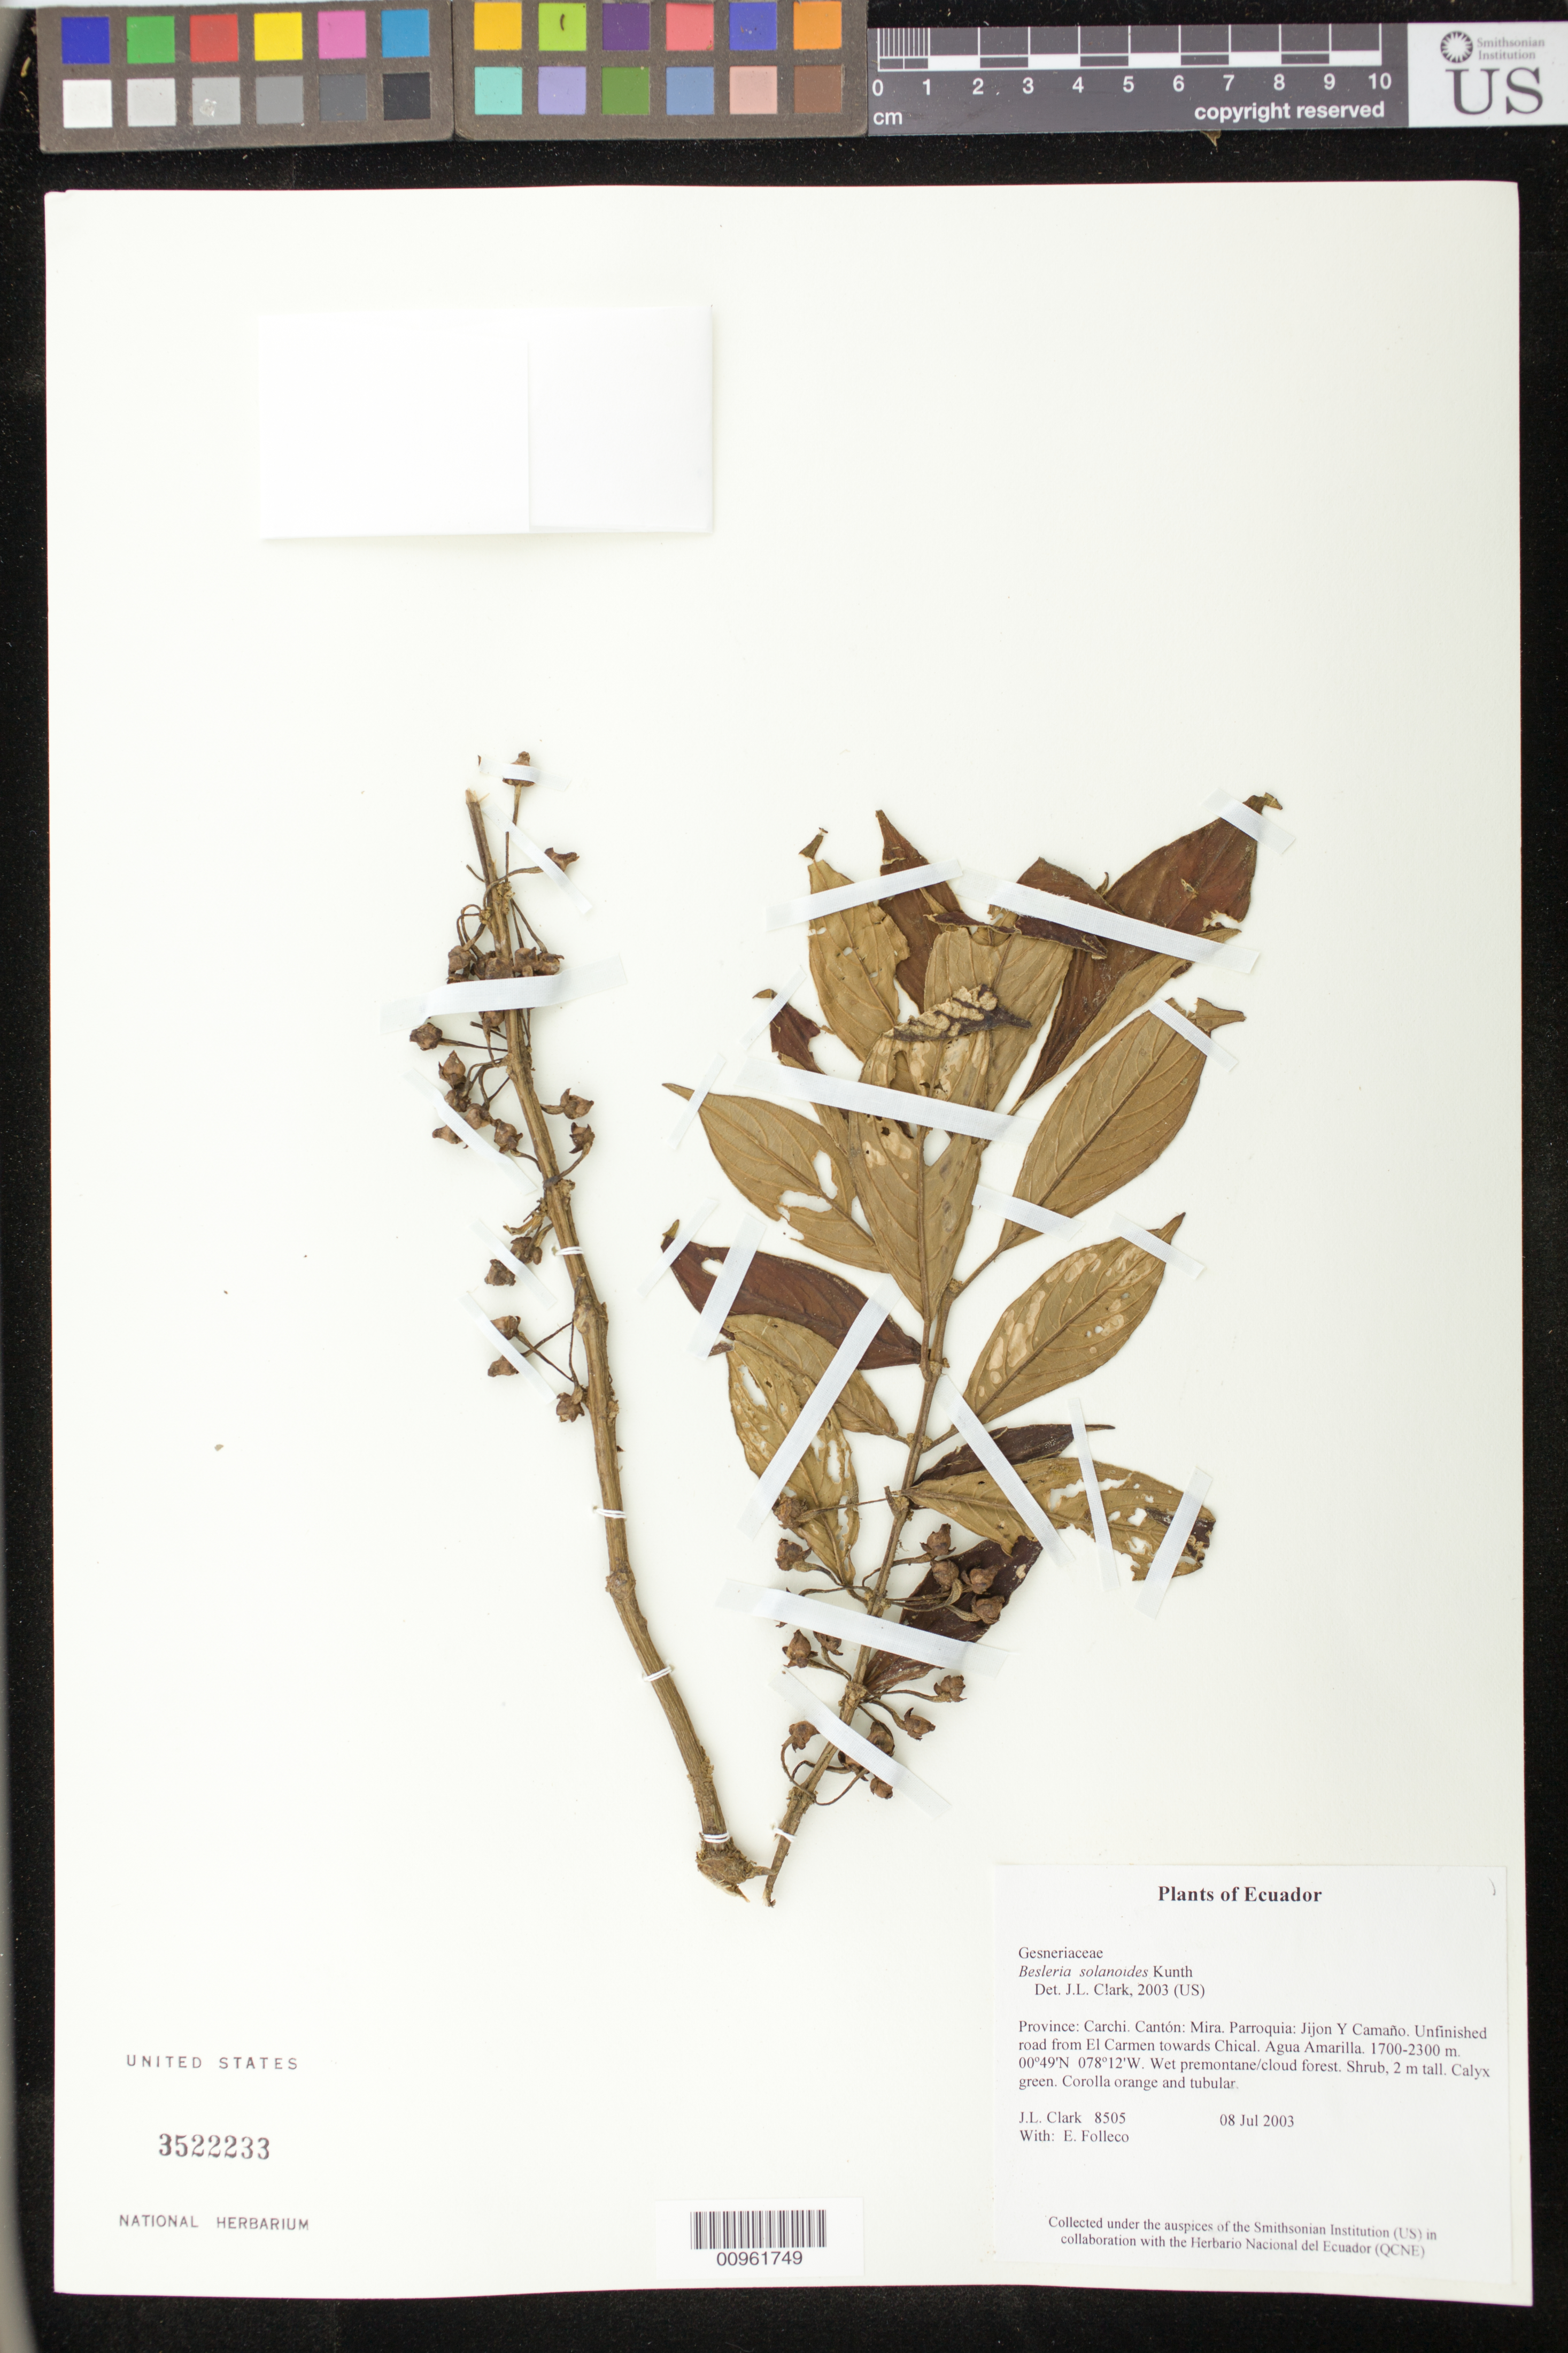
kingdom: Plantae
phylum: Tracheophyta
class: Magnoliopsida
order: Lamiales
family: Gesneriaceae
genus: Besleria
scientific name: Besleria solanoides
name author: Kunth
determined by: Clark, J. L., (SEL), The Marie Selby Botanical Garden (UNITED STATES)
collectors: J. L. Clark & E. Folleco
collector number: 8505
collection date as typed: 08 Jul 2003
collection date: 2003-07-08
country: Ecuador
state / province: Carchi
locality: Mira. Parroquia: Jijon Y Camaño. Unfinished road from El Carmen towards Chical. Agua Amarilla.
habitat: Wet premontane/cloud forest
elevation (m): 1700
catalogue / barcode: US 3522233